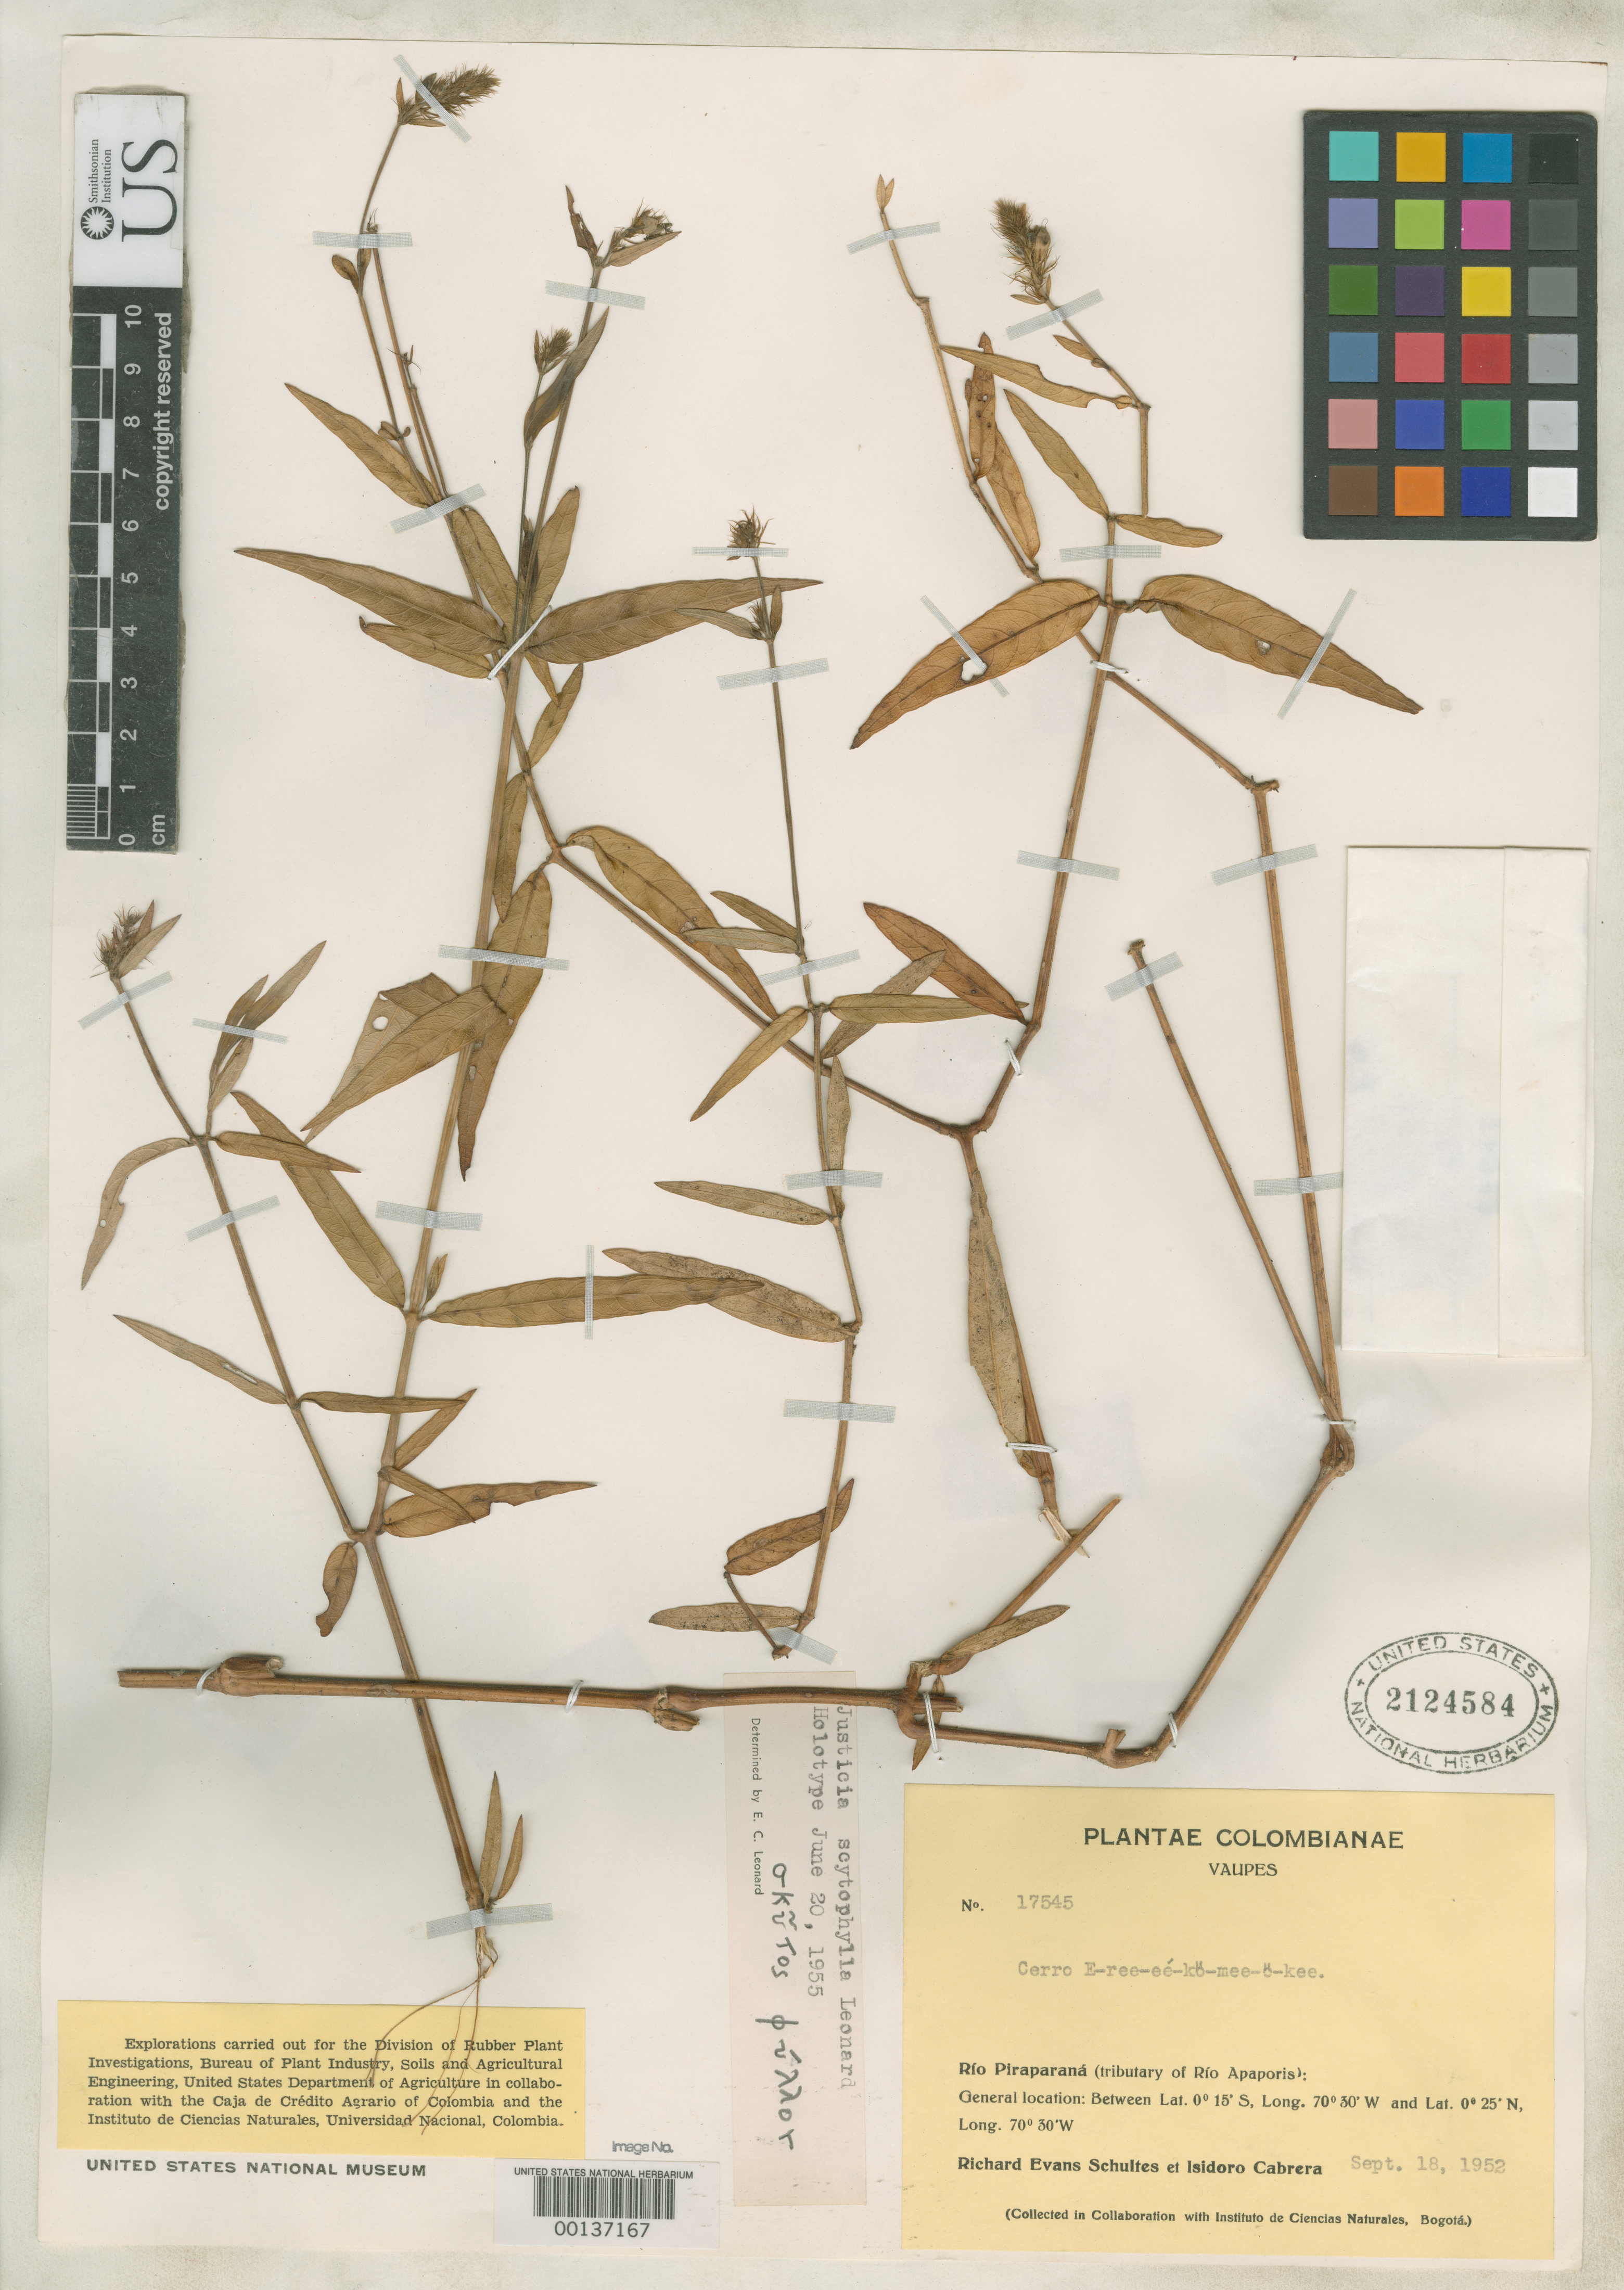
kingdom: Plantae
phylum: Tracheophyta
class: Magnoliopsida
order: Lamiales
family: Acanthaceae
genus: Justicia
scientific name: Justicia scytophylla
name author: Leonard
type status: Holotype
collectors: R. E. Schultes & I. Cabrera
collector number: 17545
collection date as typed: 18 Sep 1952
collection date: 1952-09-18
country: Colombia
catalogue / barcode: US 2124584